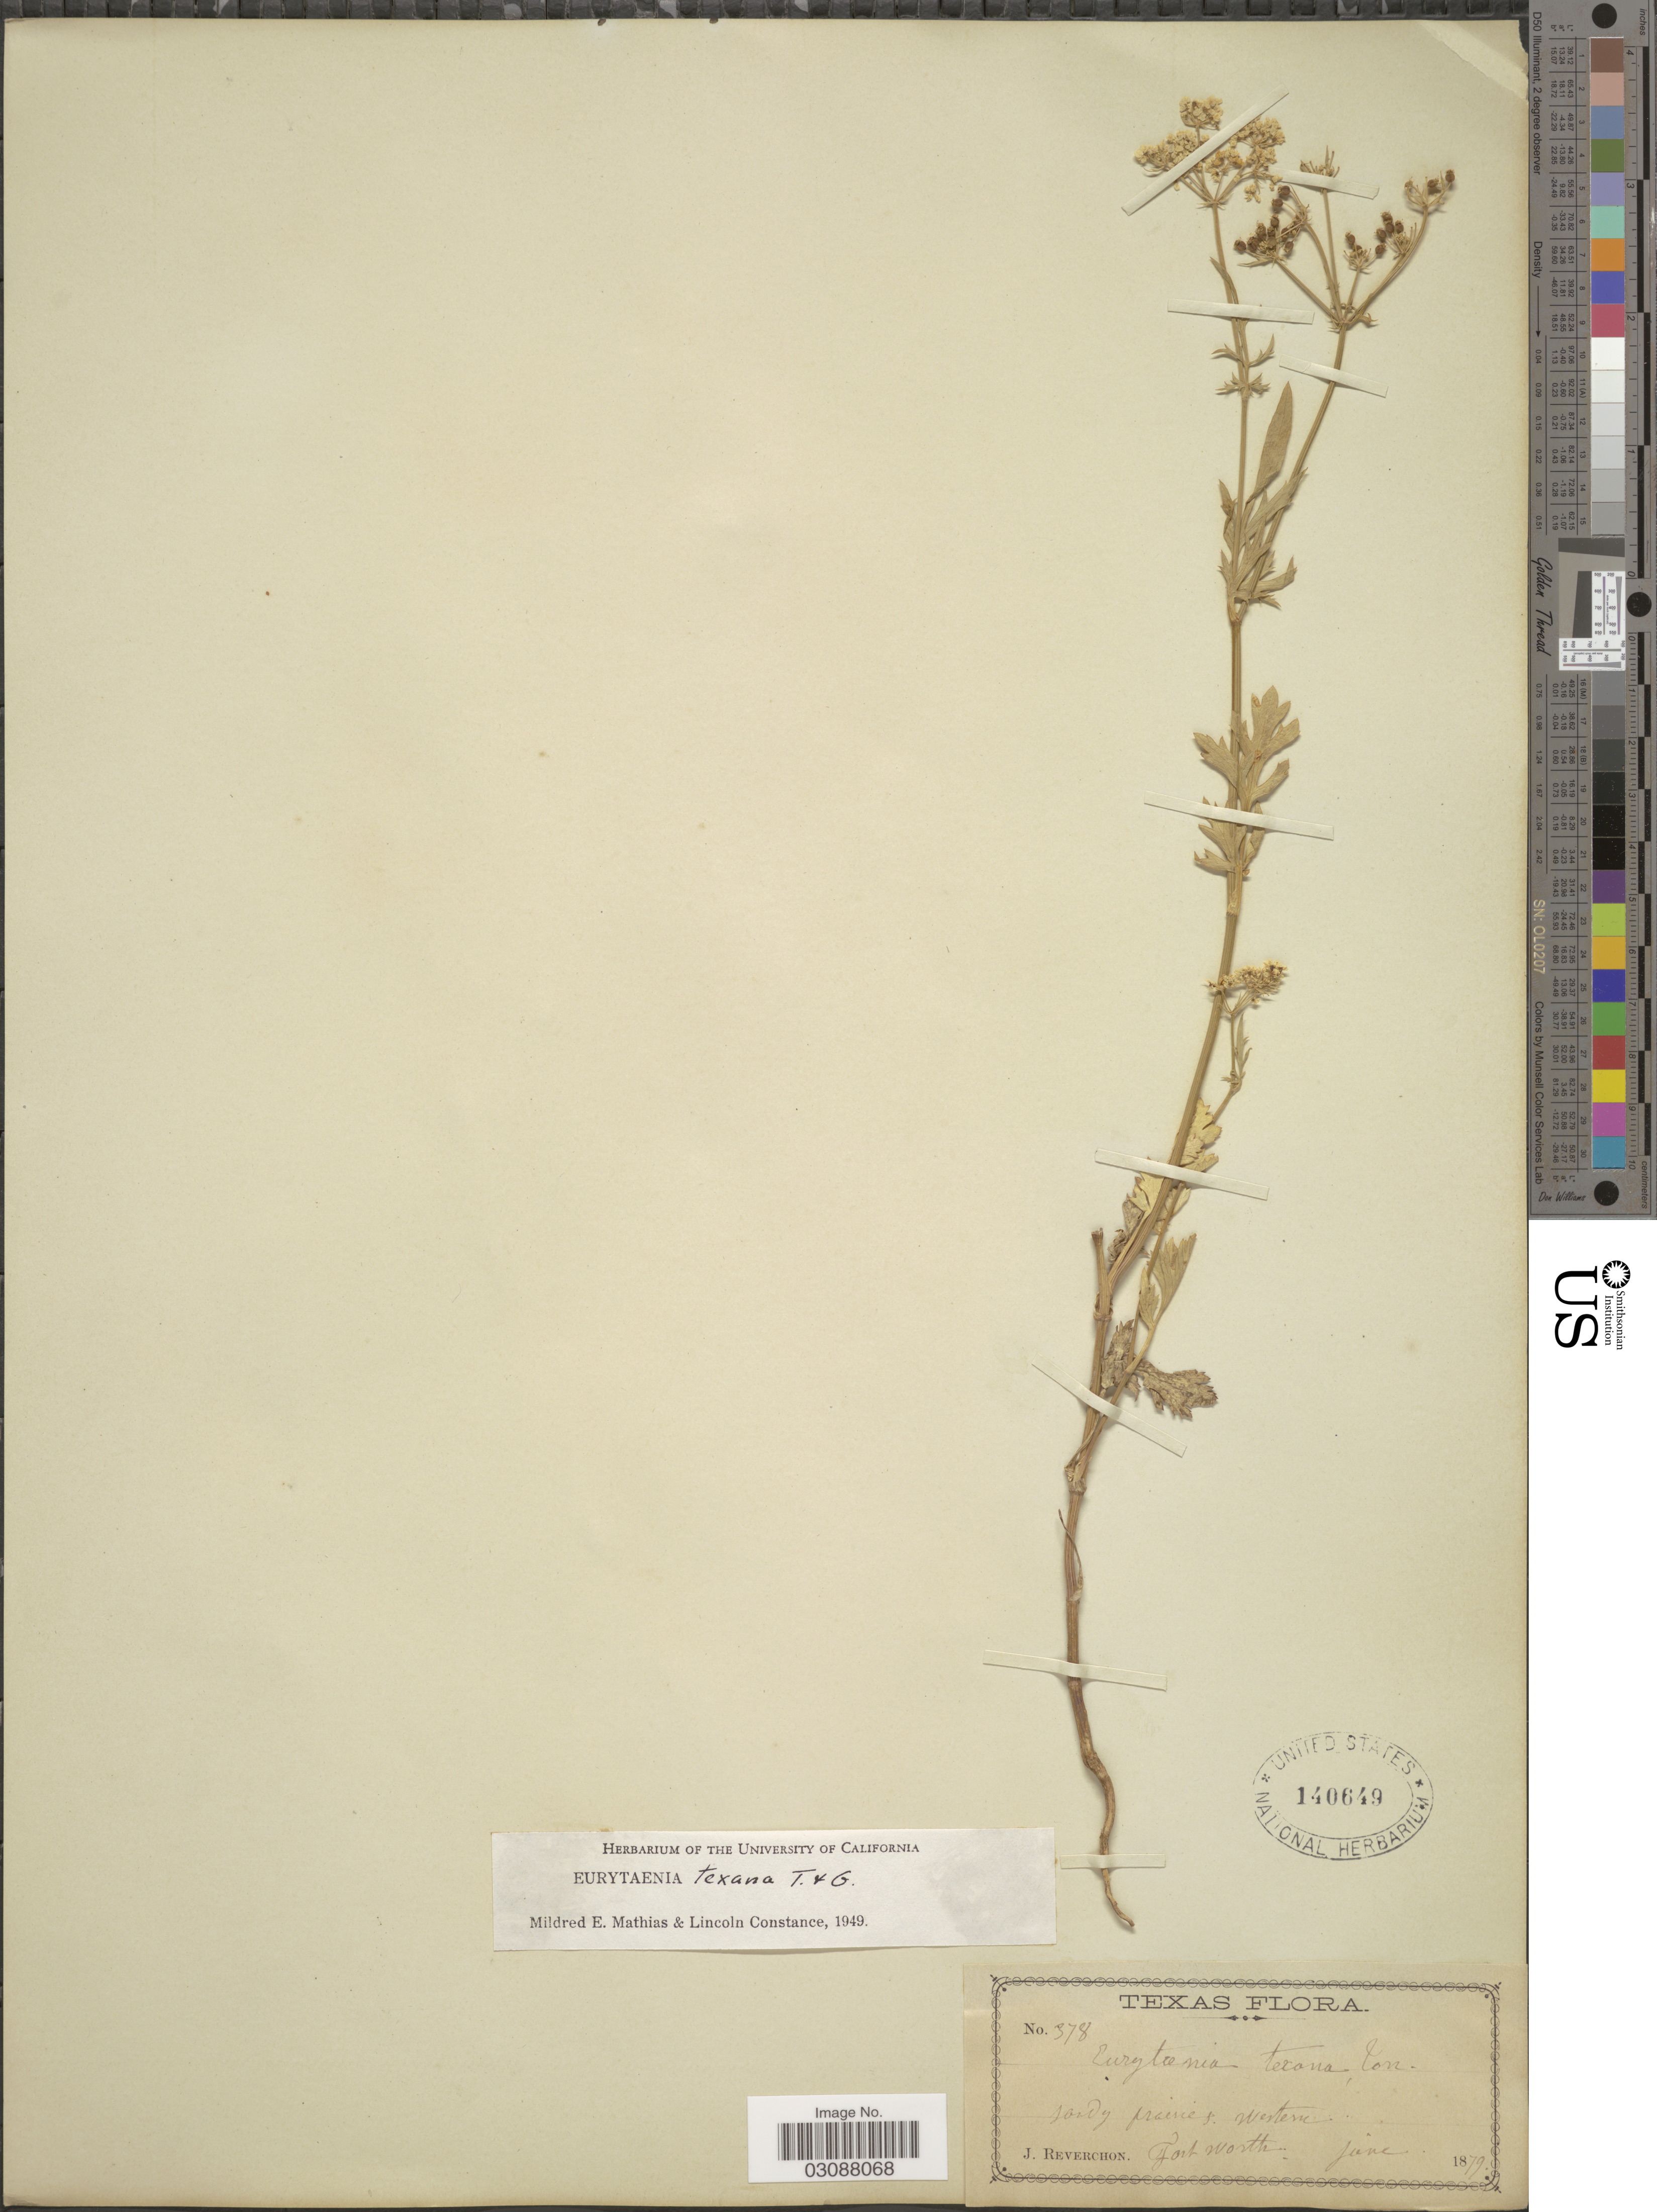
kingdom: Plantae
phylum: Tracheophyta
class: Magnoliopsida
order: Apiales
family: Apiaceae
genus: Eurytaenia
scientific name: Eurytaenia texana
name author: Torr. & A. Gray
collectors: J. Reverchon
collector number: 378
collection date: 1879-06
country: United States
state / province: Texas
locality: Sandy prairies Western Fort Worth.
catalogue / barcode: US 140649